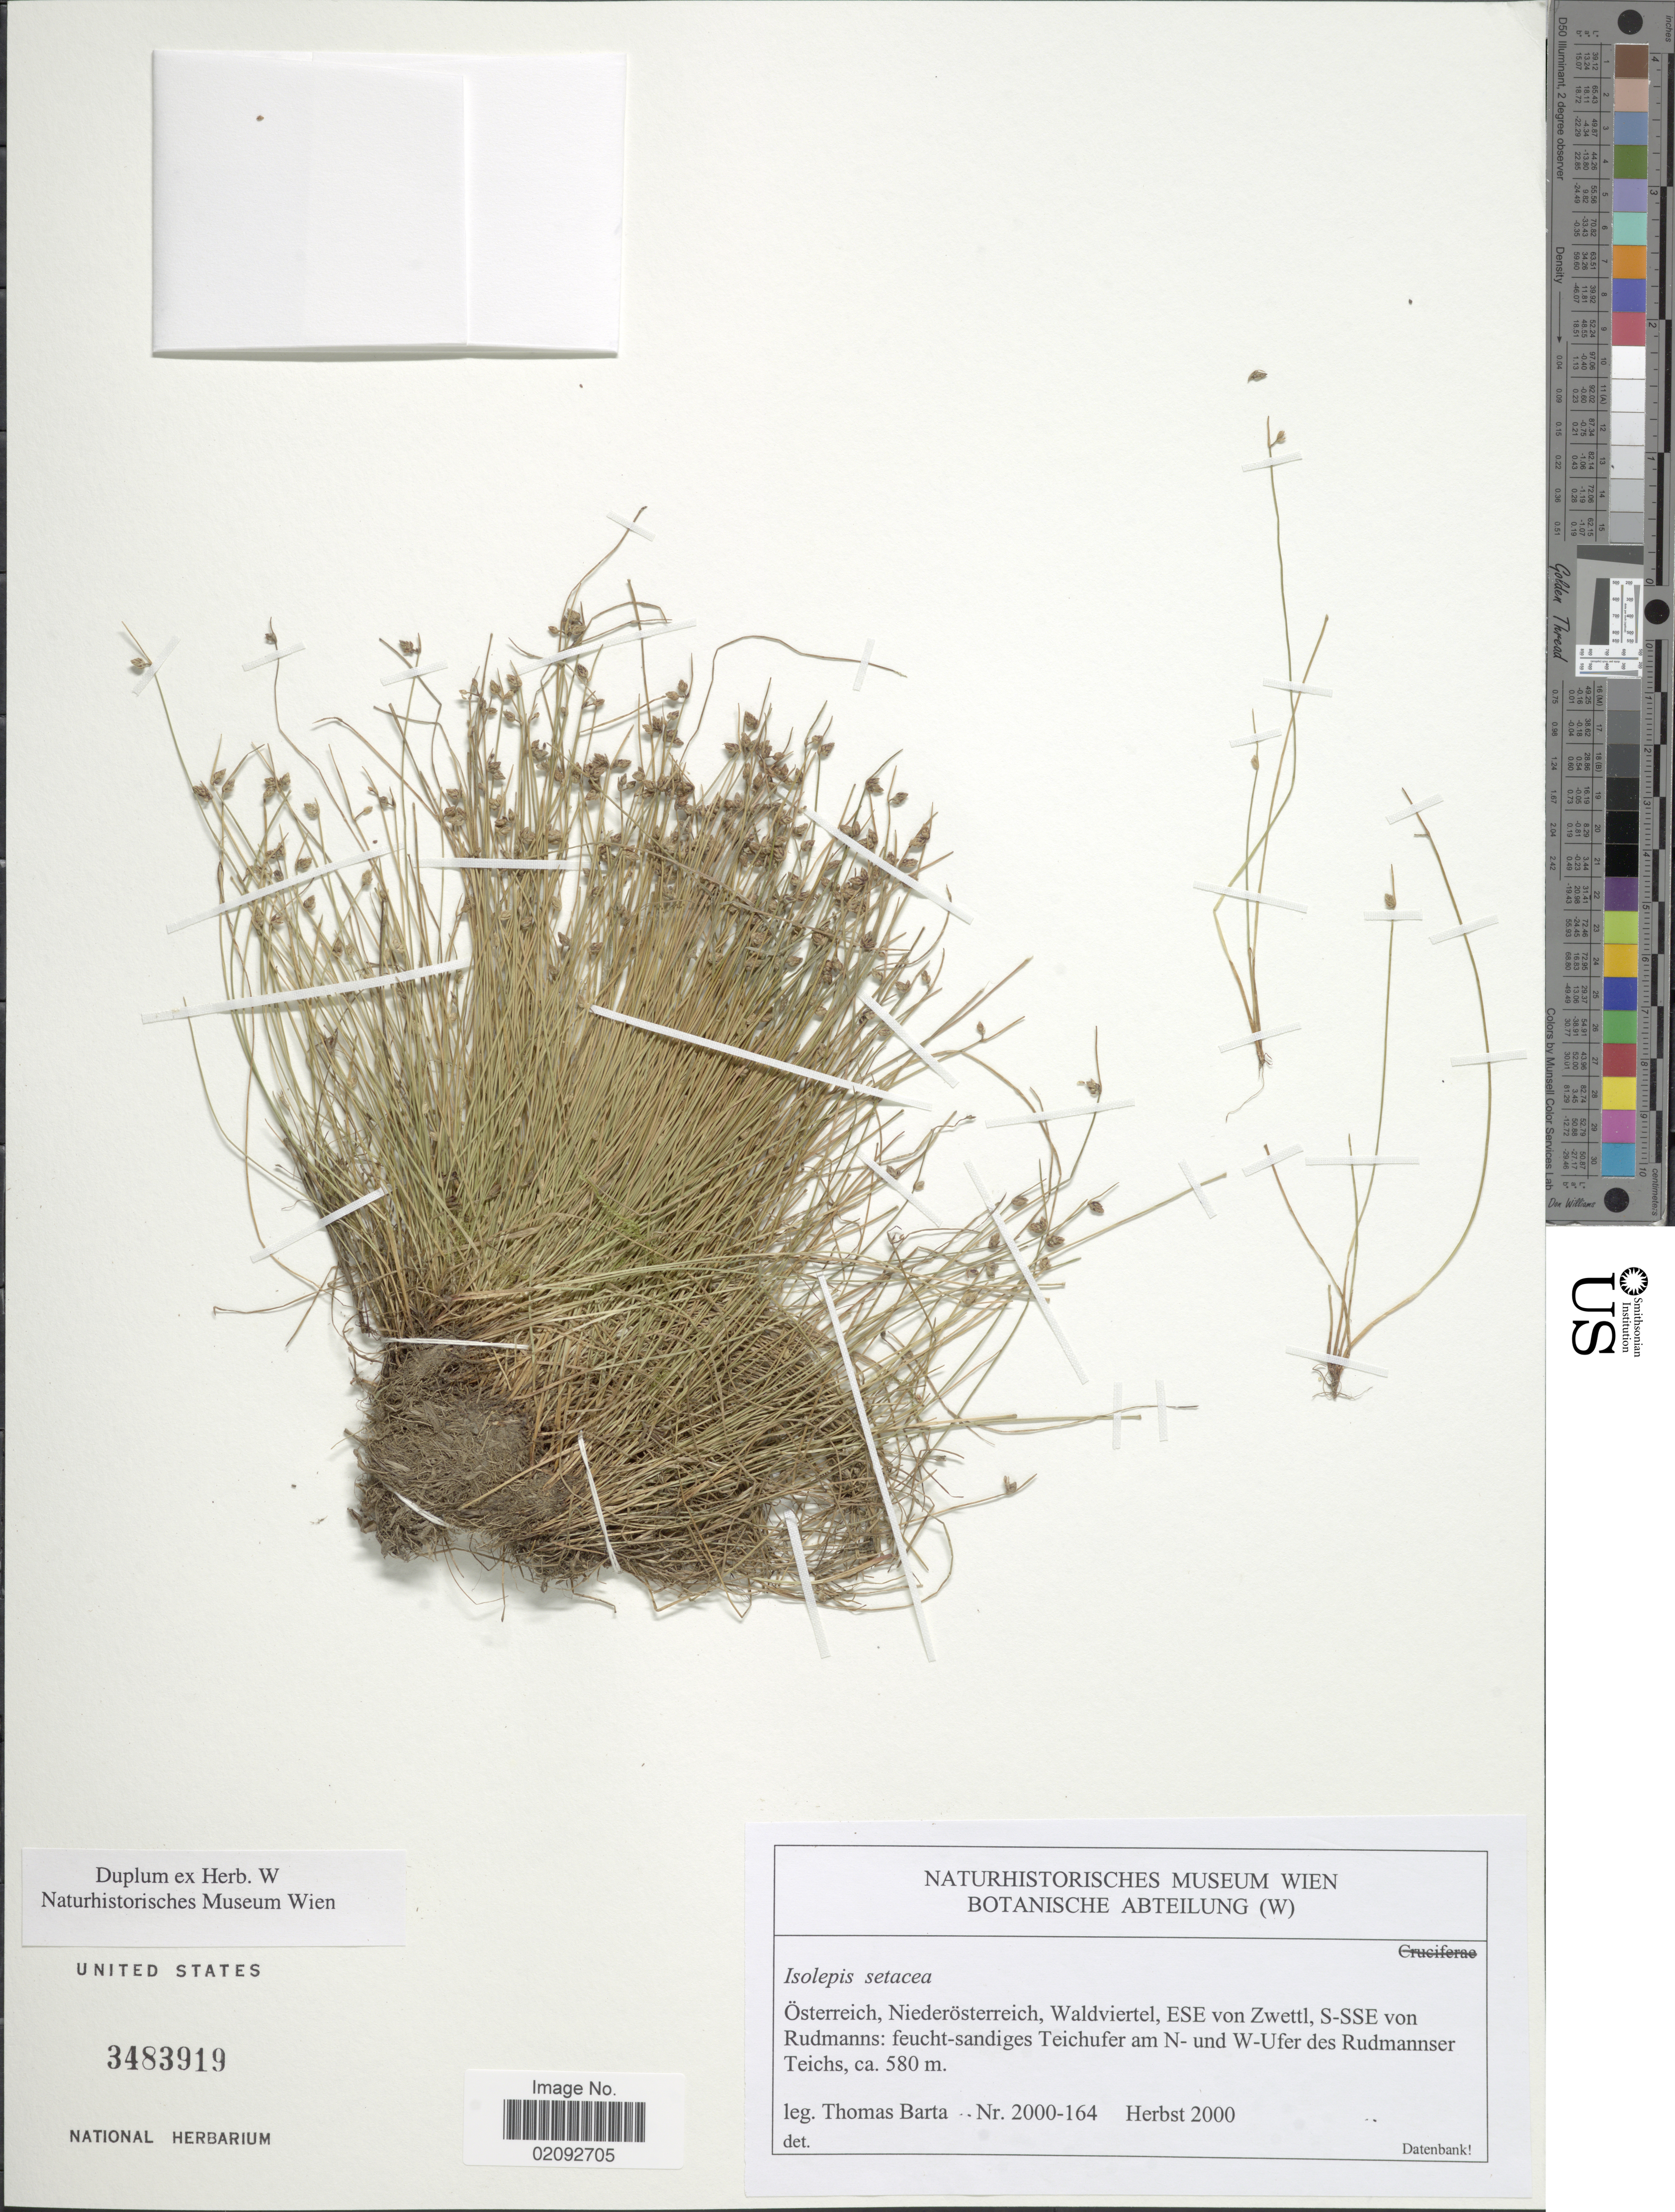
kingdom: Plantae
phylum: Tracheophyta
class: Liliopsida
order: Poales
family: Cyperaceae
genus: Isolepis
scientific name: Isolepis setacea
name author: (L.) R. Br.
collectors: T. Barta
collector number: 2000-164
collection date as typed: Herbst 2000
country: Austria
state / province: Niederosterreich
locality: Osterreich, Waldvertiel, ESE von Zwettl, S-SSE von Rudmanss: feucht: sandiges Teichufer am N-und and W-UfFer des Rudmannser Teichs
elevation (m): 580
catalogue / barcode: US 3483919